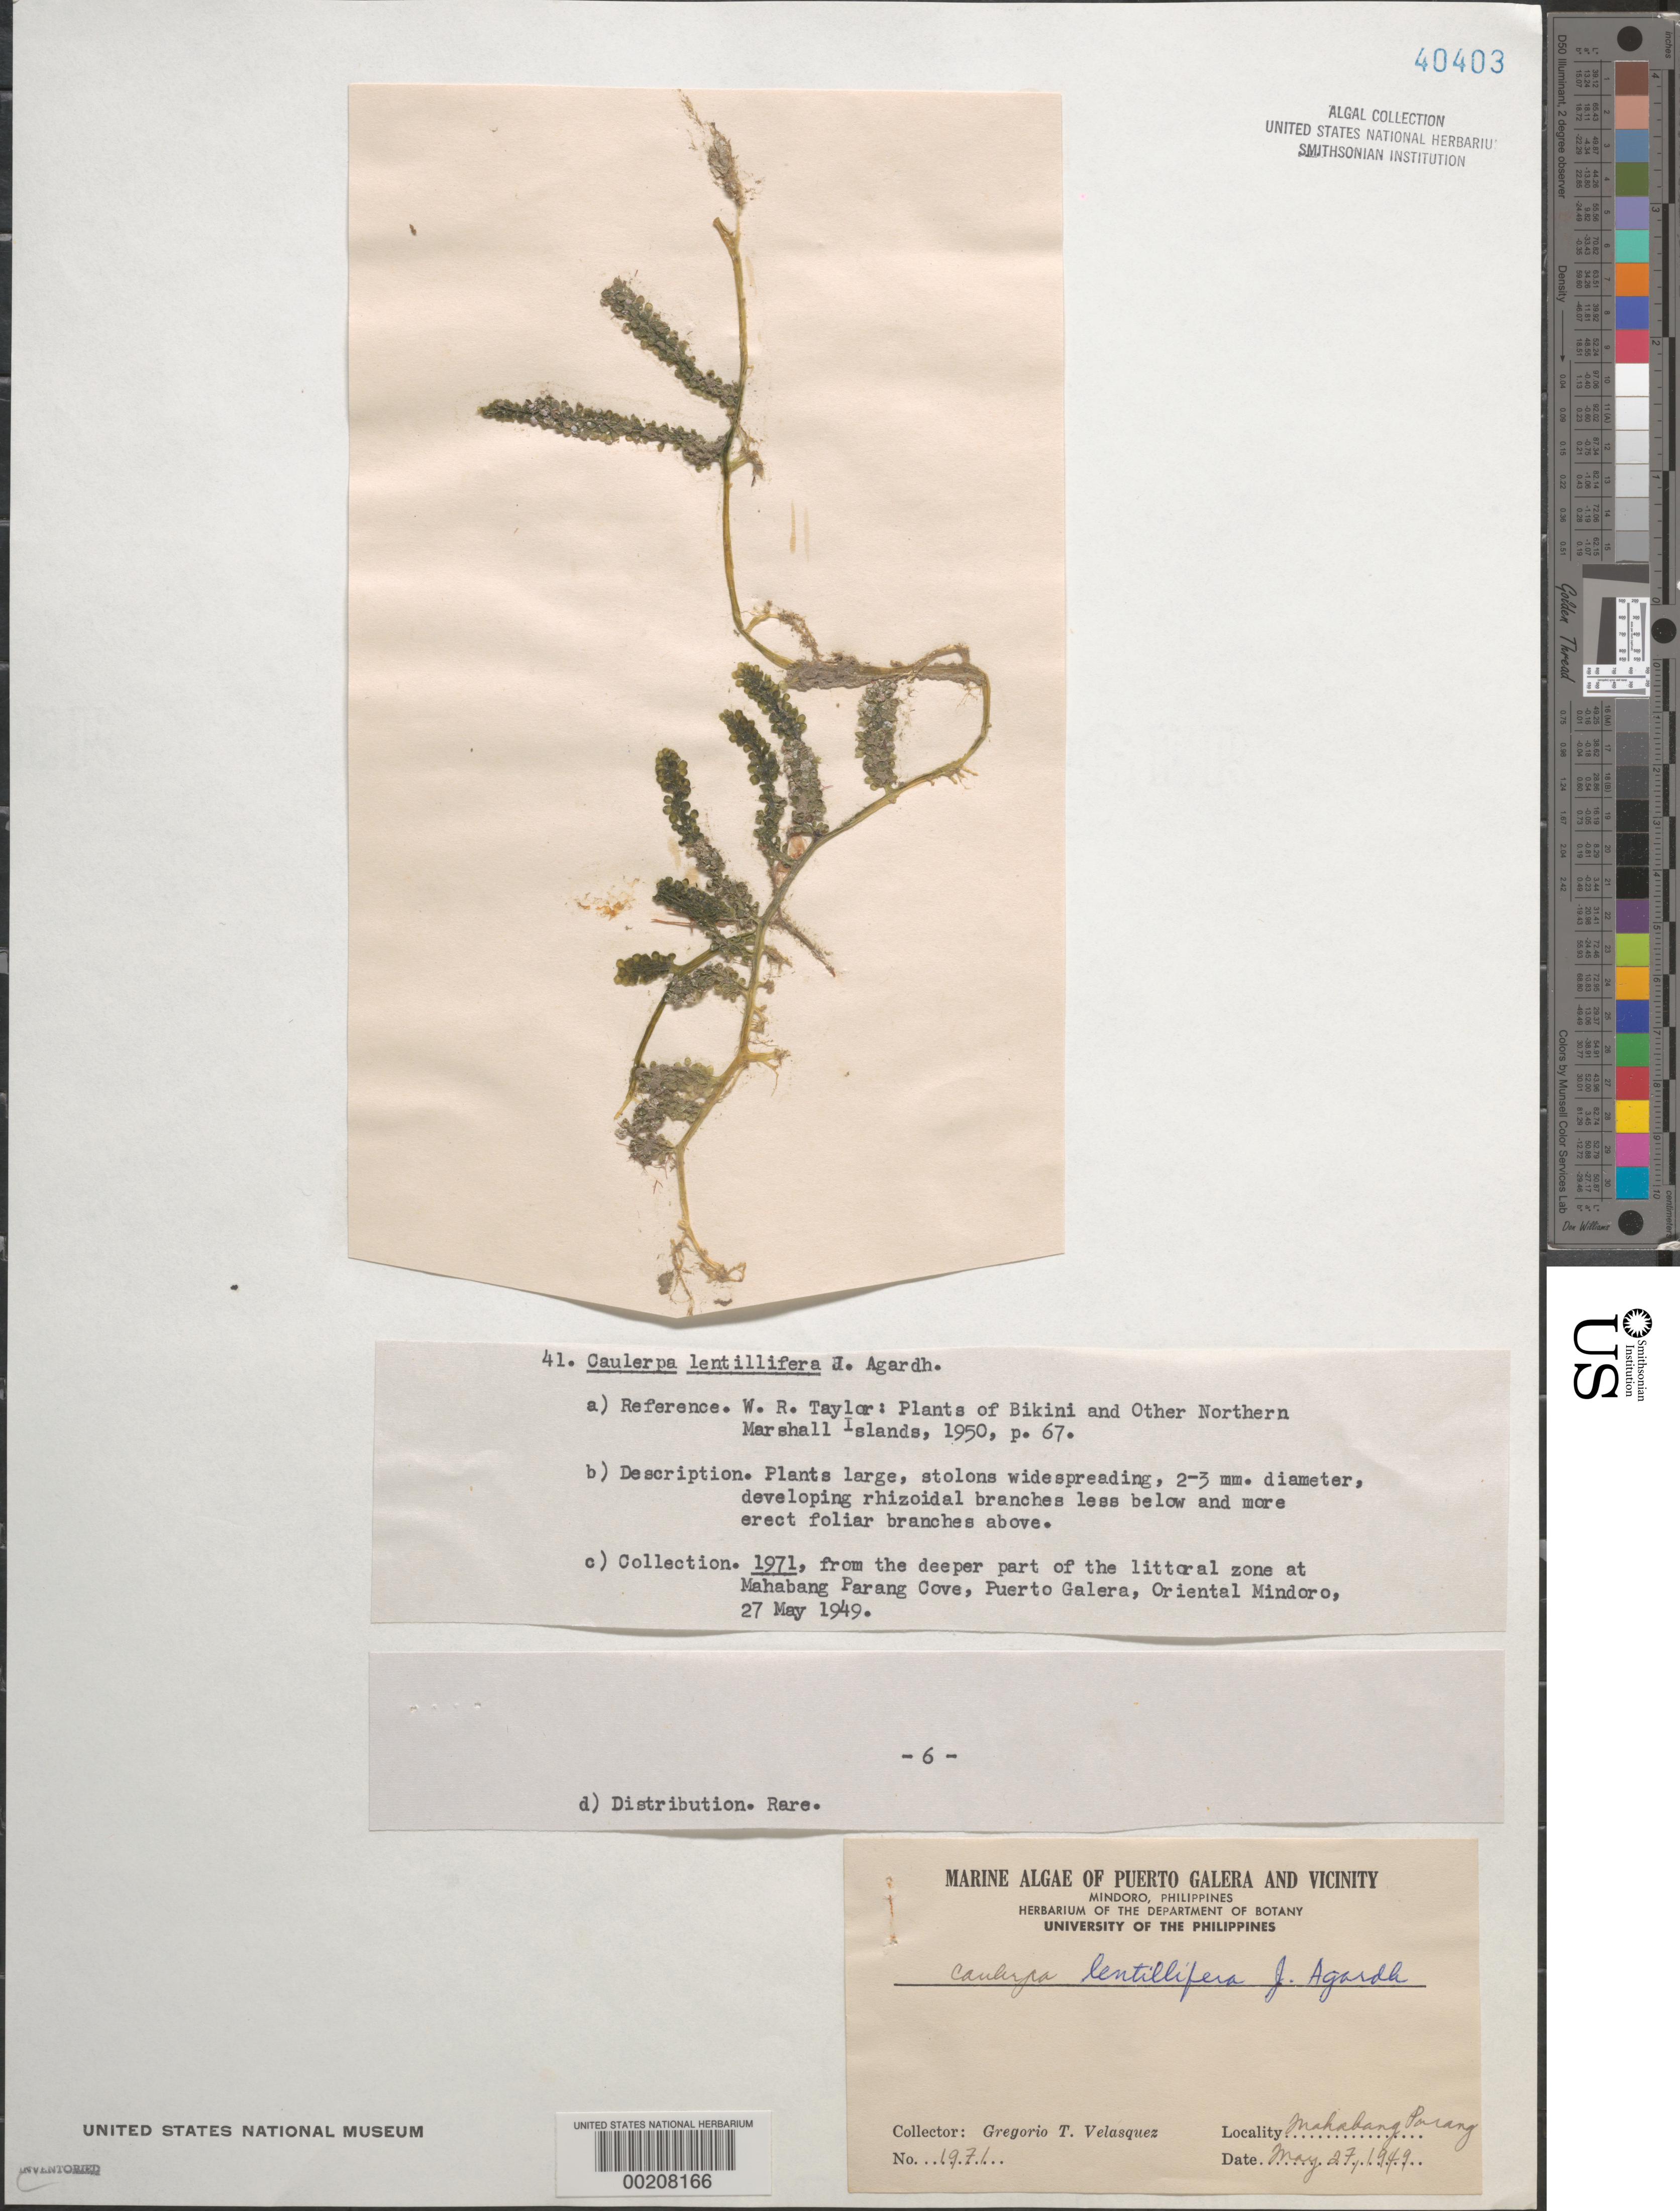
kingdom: Plantae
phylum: Chlorophyta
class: Ulvophyceae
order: Bryopsidales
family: Caulerpaceae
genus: Caulerpa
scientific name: Caulerpa lentillifera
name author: J. Agardh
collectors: G. Velasquez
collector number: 1971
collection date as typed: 27 May 1949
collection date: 1949-05-27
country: Philippines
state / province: Mimaropa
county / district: Mindoro Oriental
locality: Mahabang parang cove, puerto galera, mindoro oriental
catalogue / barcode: US 40403